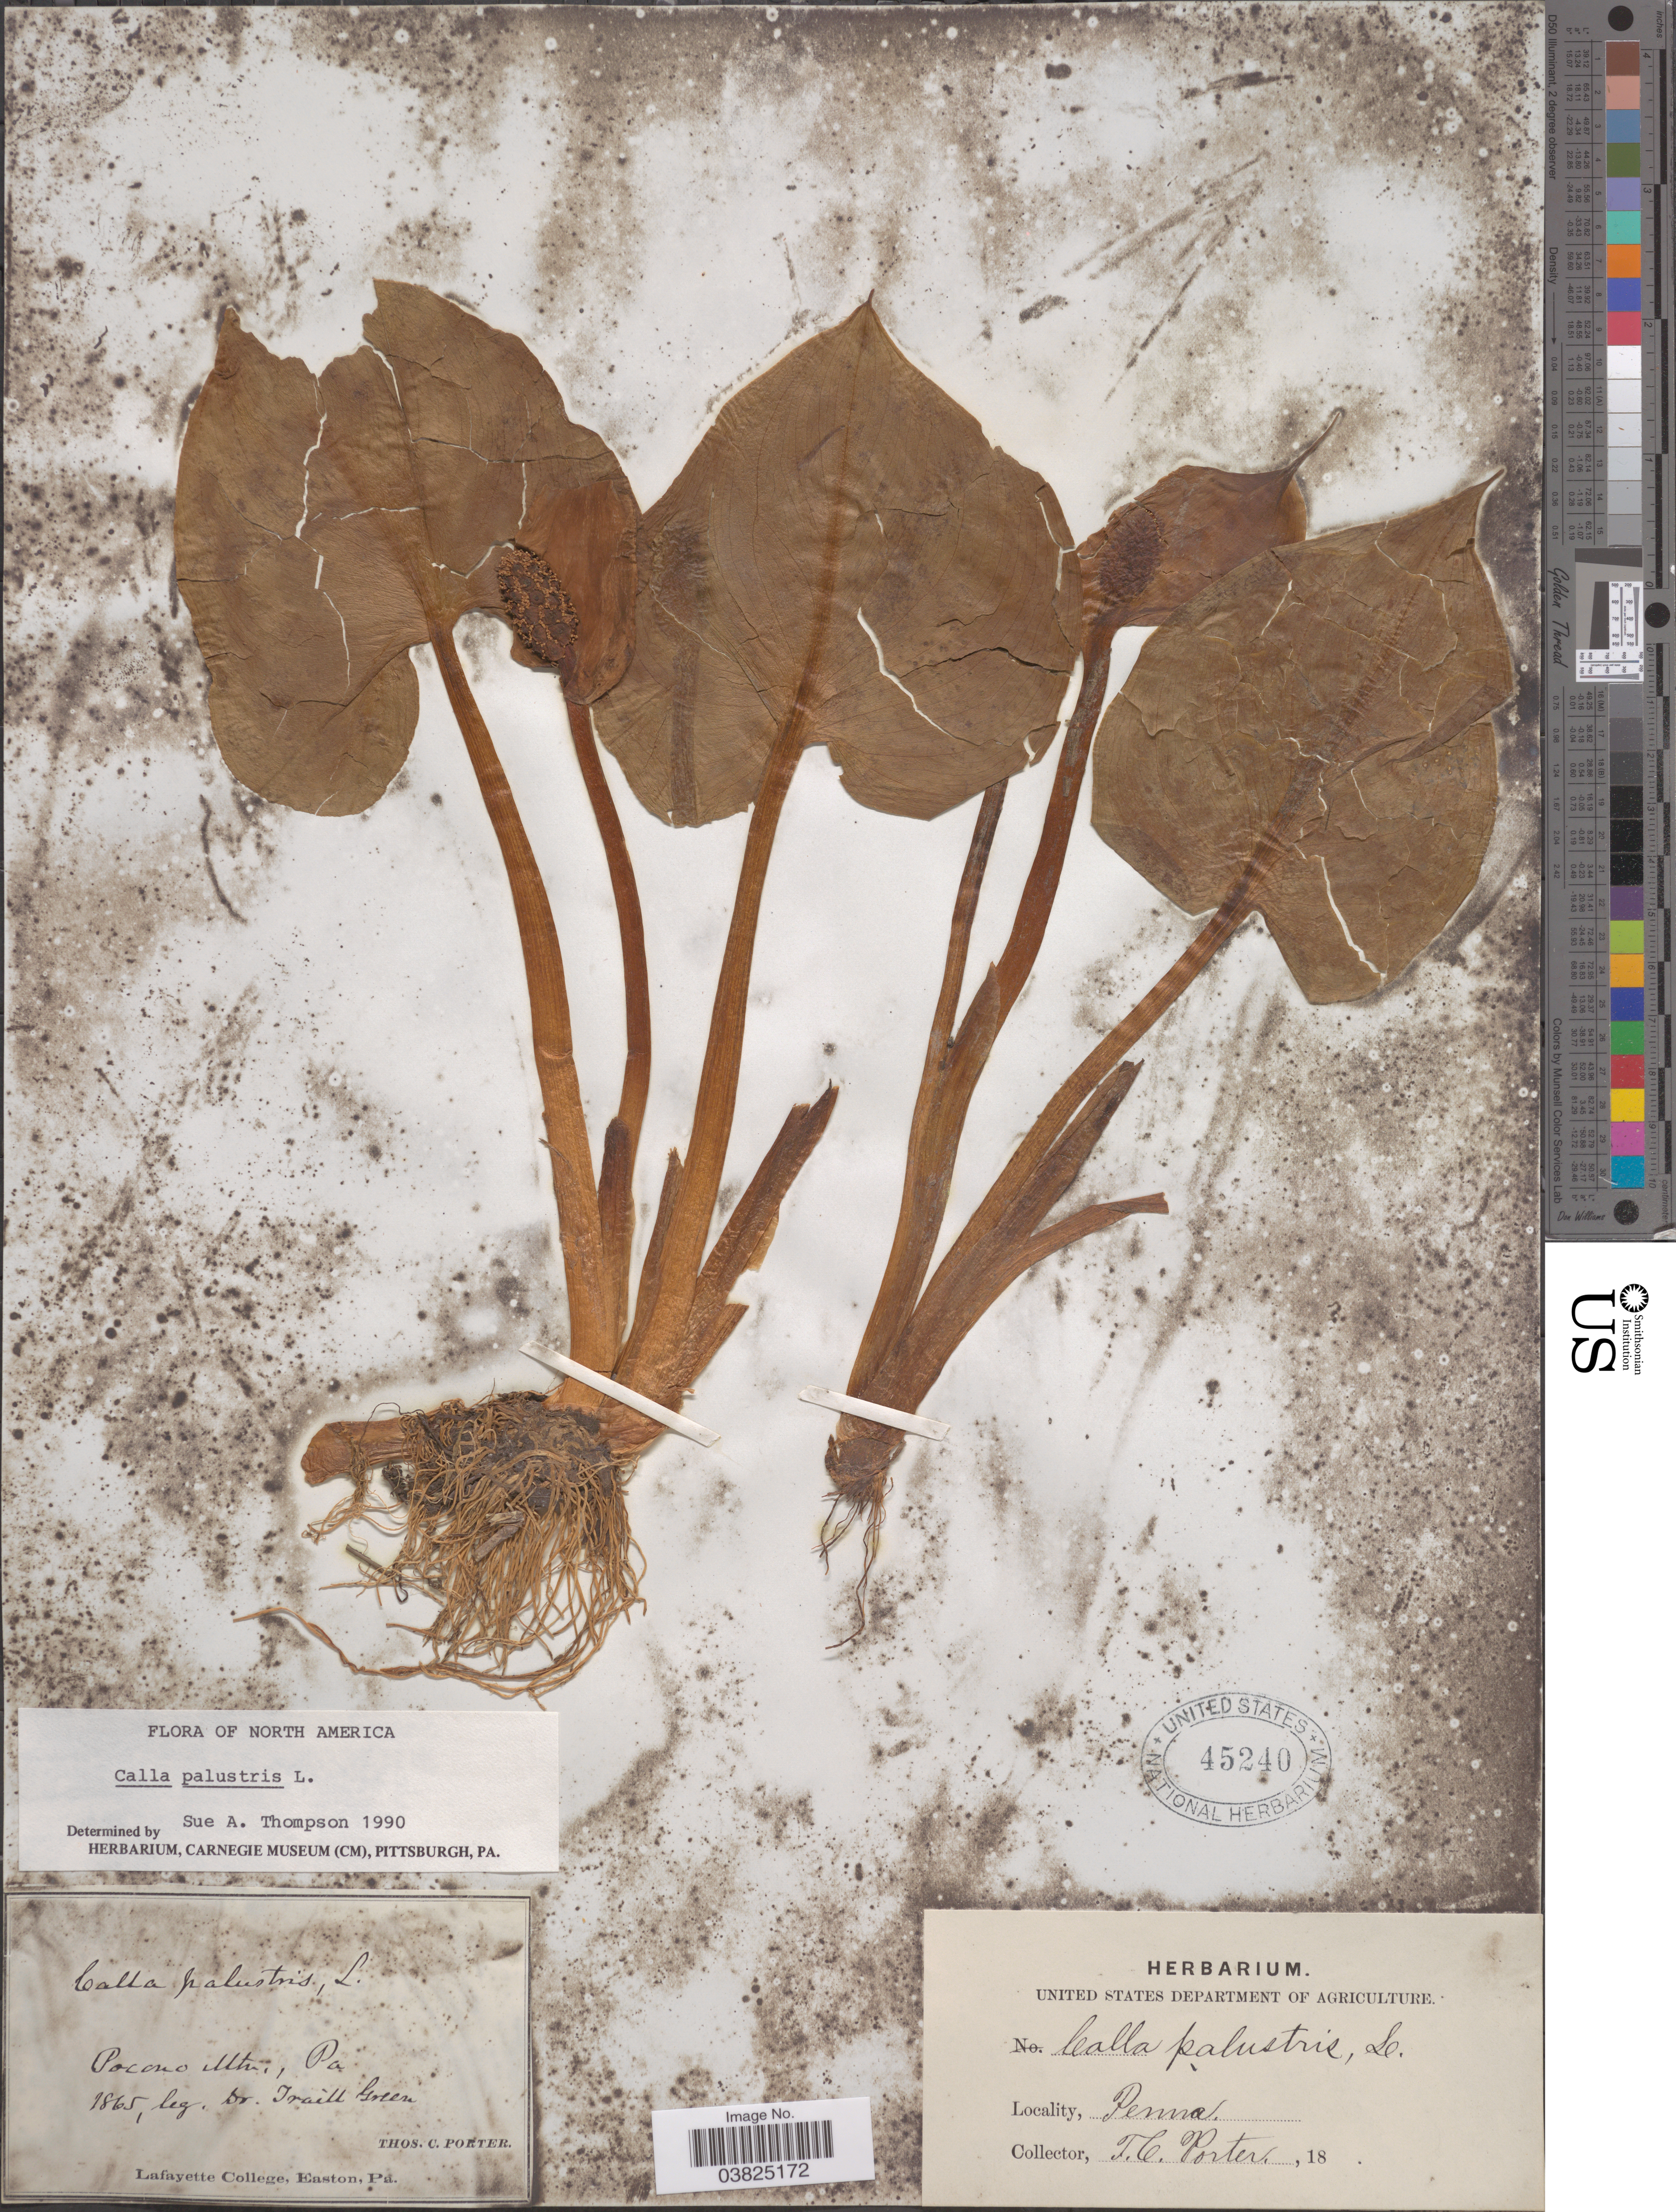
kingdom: Plantae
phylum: Tracheophyta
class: Liliopsida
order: Alismatales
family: Araceae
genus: Calla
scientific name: Calla palustris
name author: L.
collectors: T. Green & T. Porter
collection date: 1865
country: United States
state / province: Pennsylvania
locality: Pocono Mtn.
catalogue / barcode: US 45240